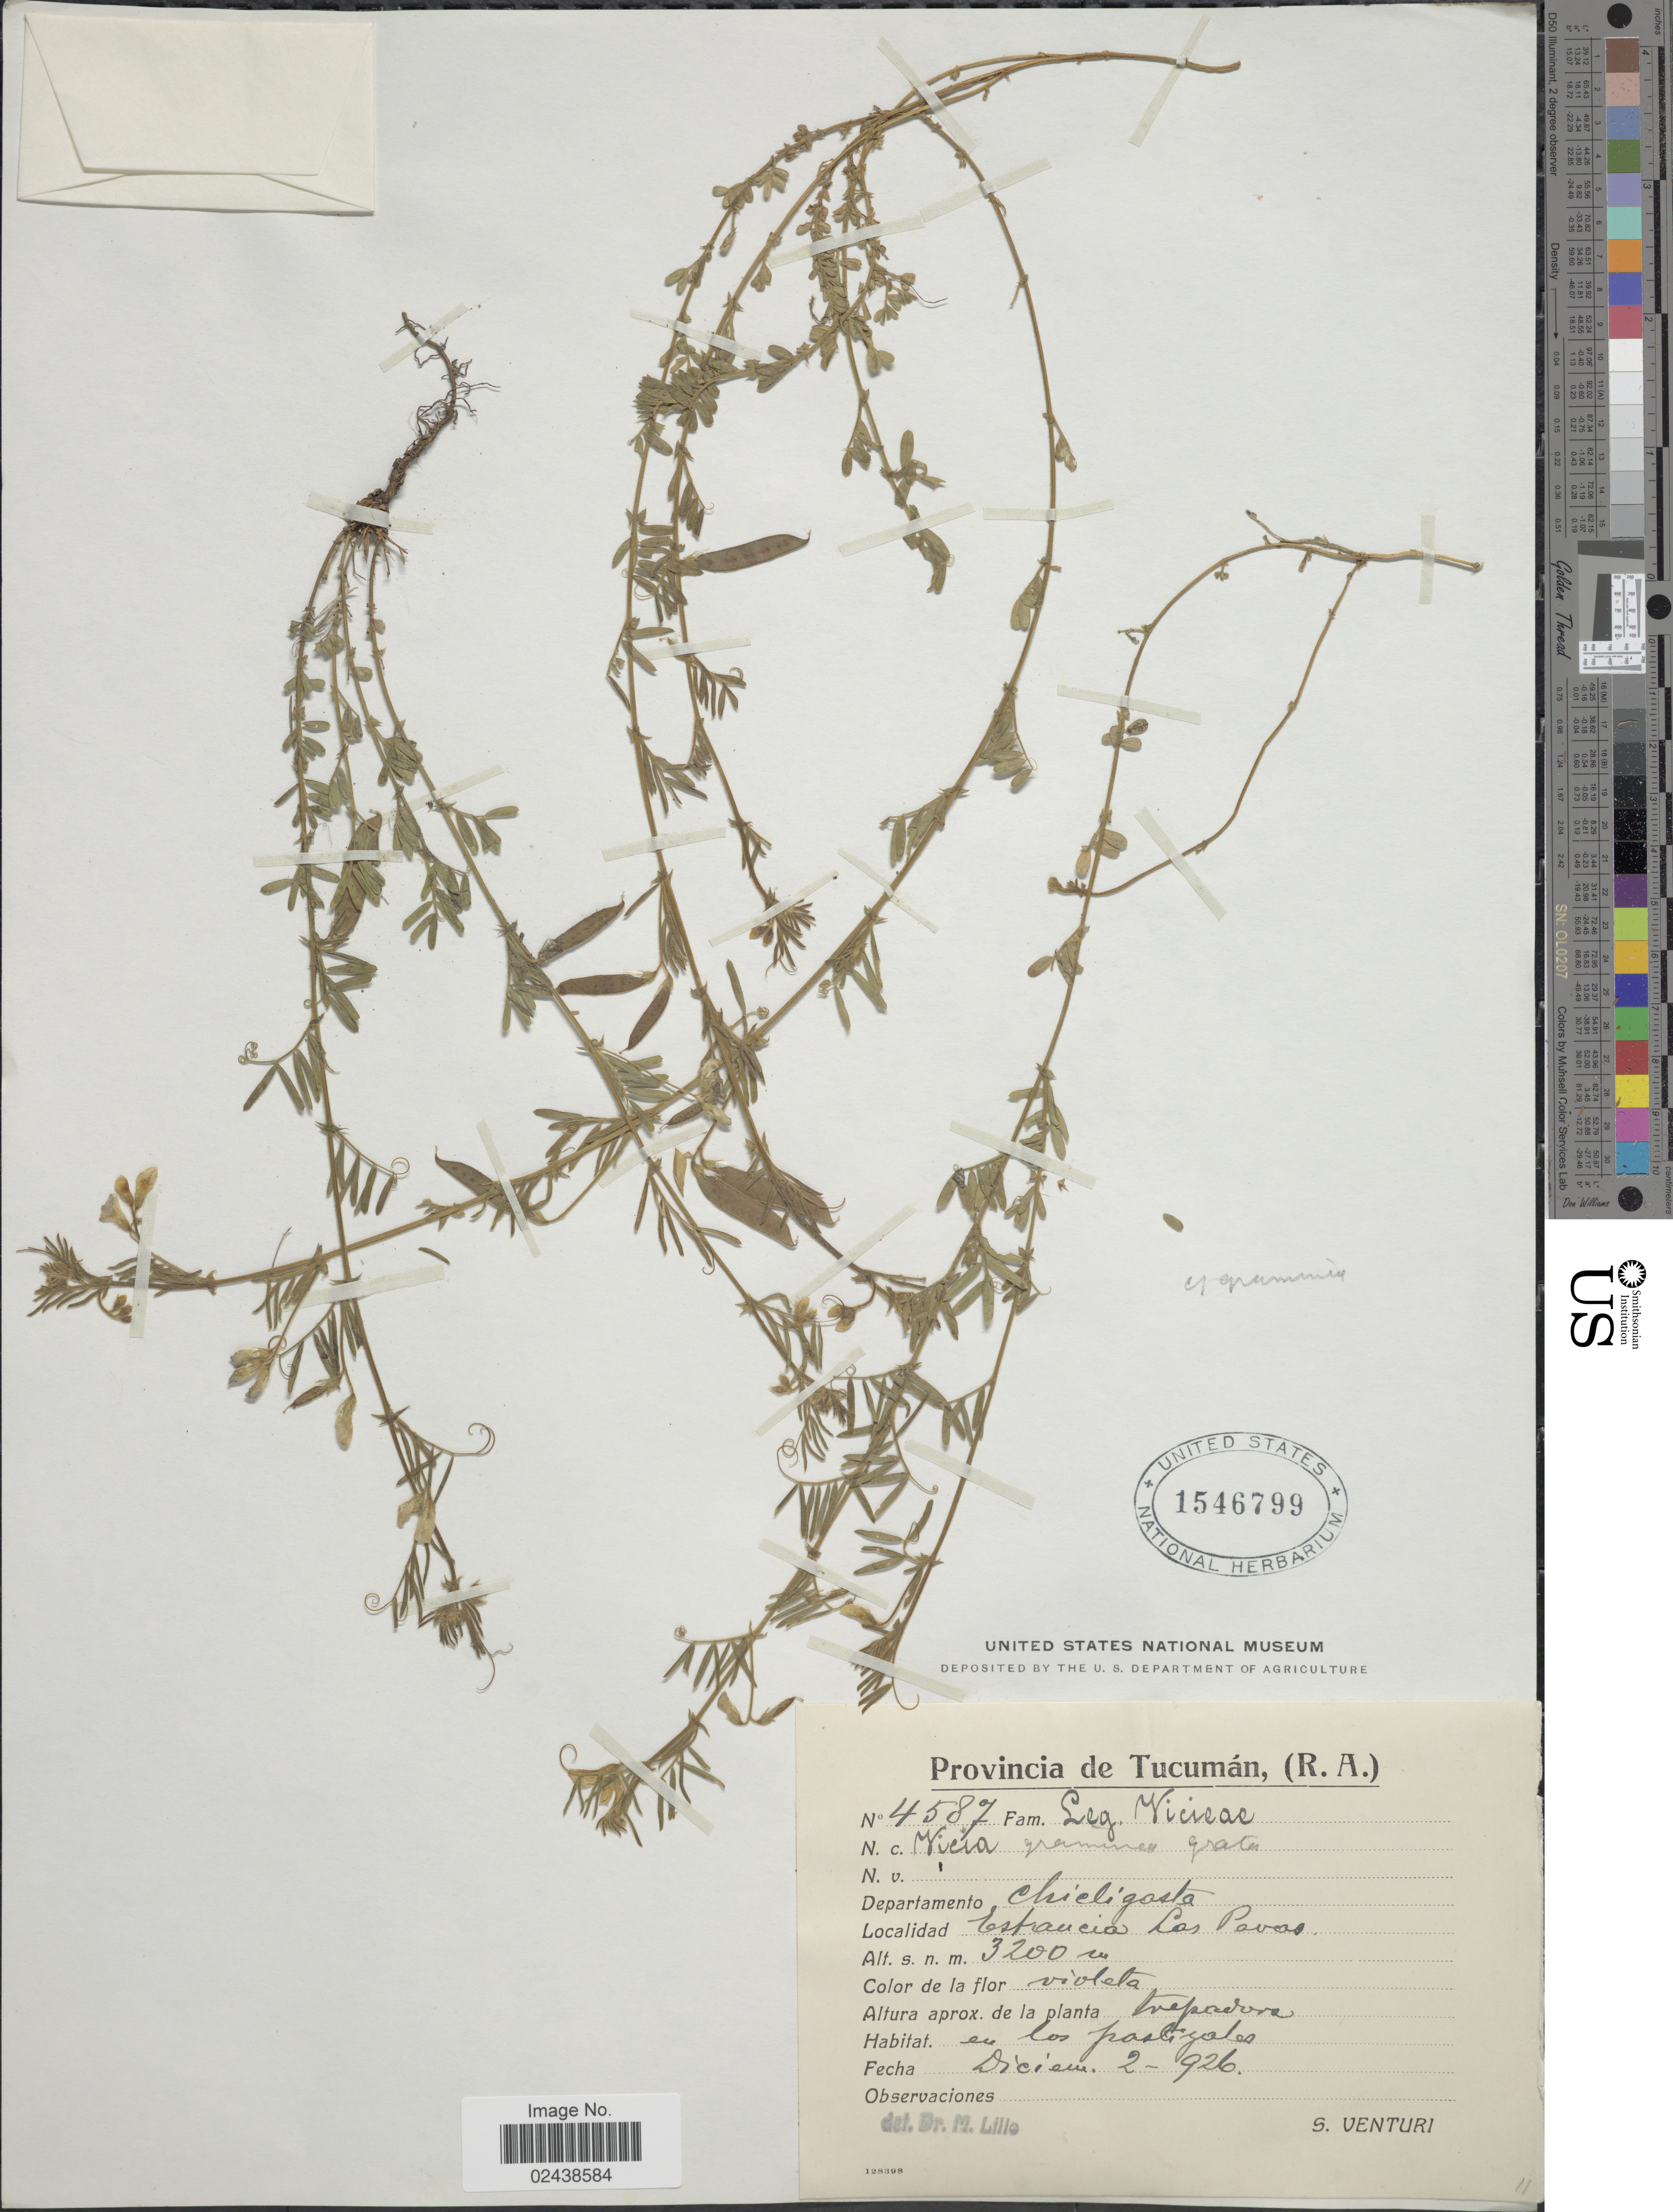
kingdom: Plantae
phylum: Tracheophyta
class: Magnoliopsida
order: Fabales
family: Fabaceae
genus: Vicia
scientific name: Vicia graminea var. grata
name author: (Phil.) J.F. Macbr.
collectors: S. Venturi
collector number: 4587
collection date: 1926-12-02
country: Argentina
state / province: Tucuman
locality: Departamento Chicligasta, Estancio Los Pavos.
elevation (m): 3200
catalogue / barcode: US 1546799